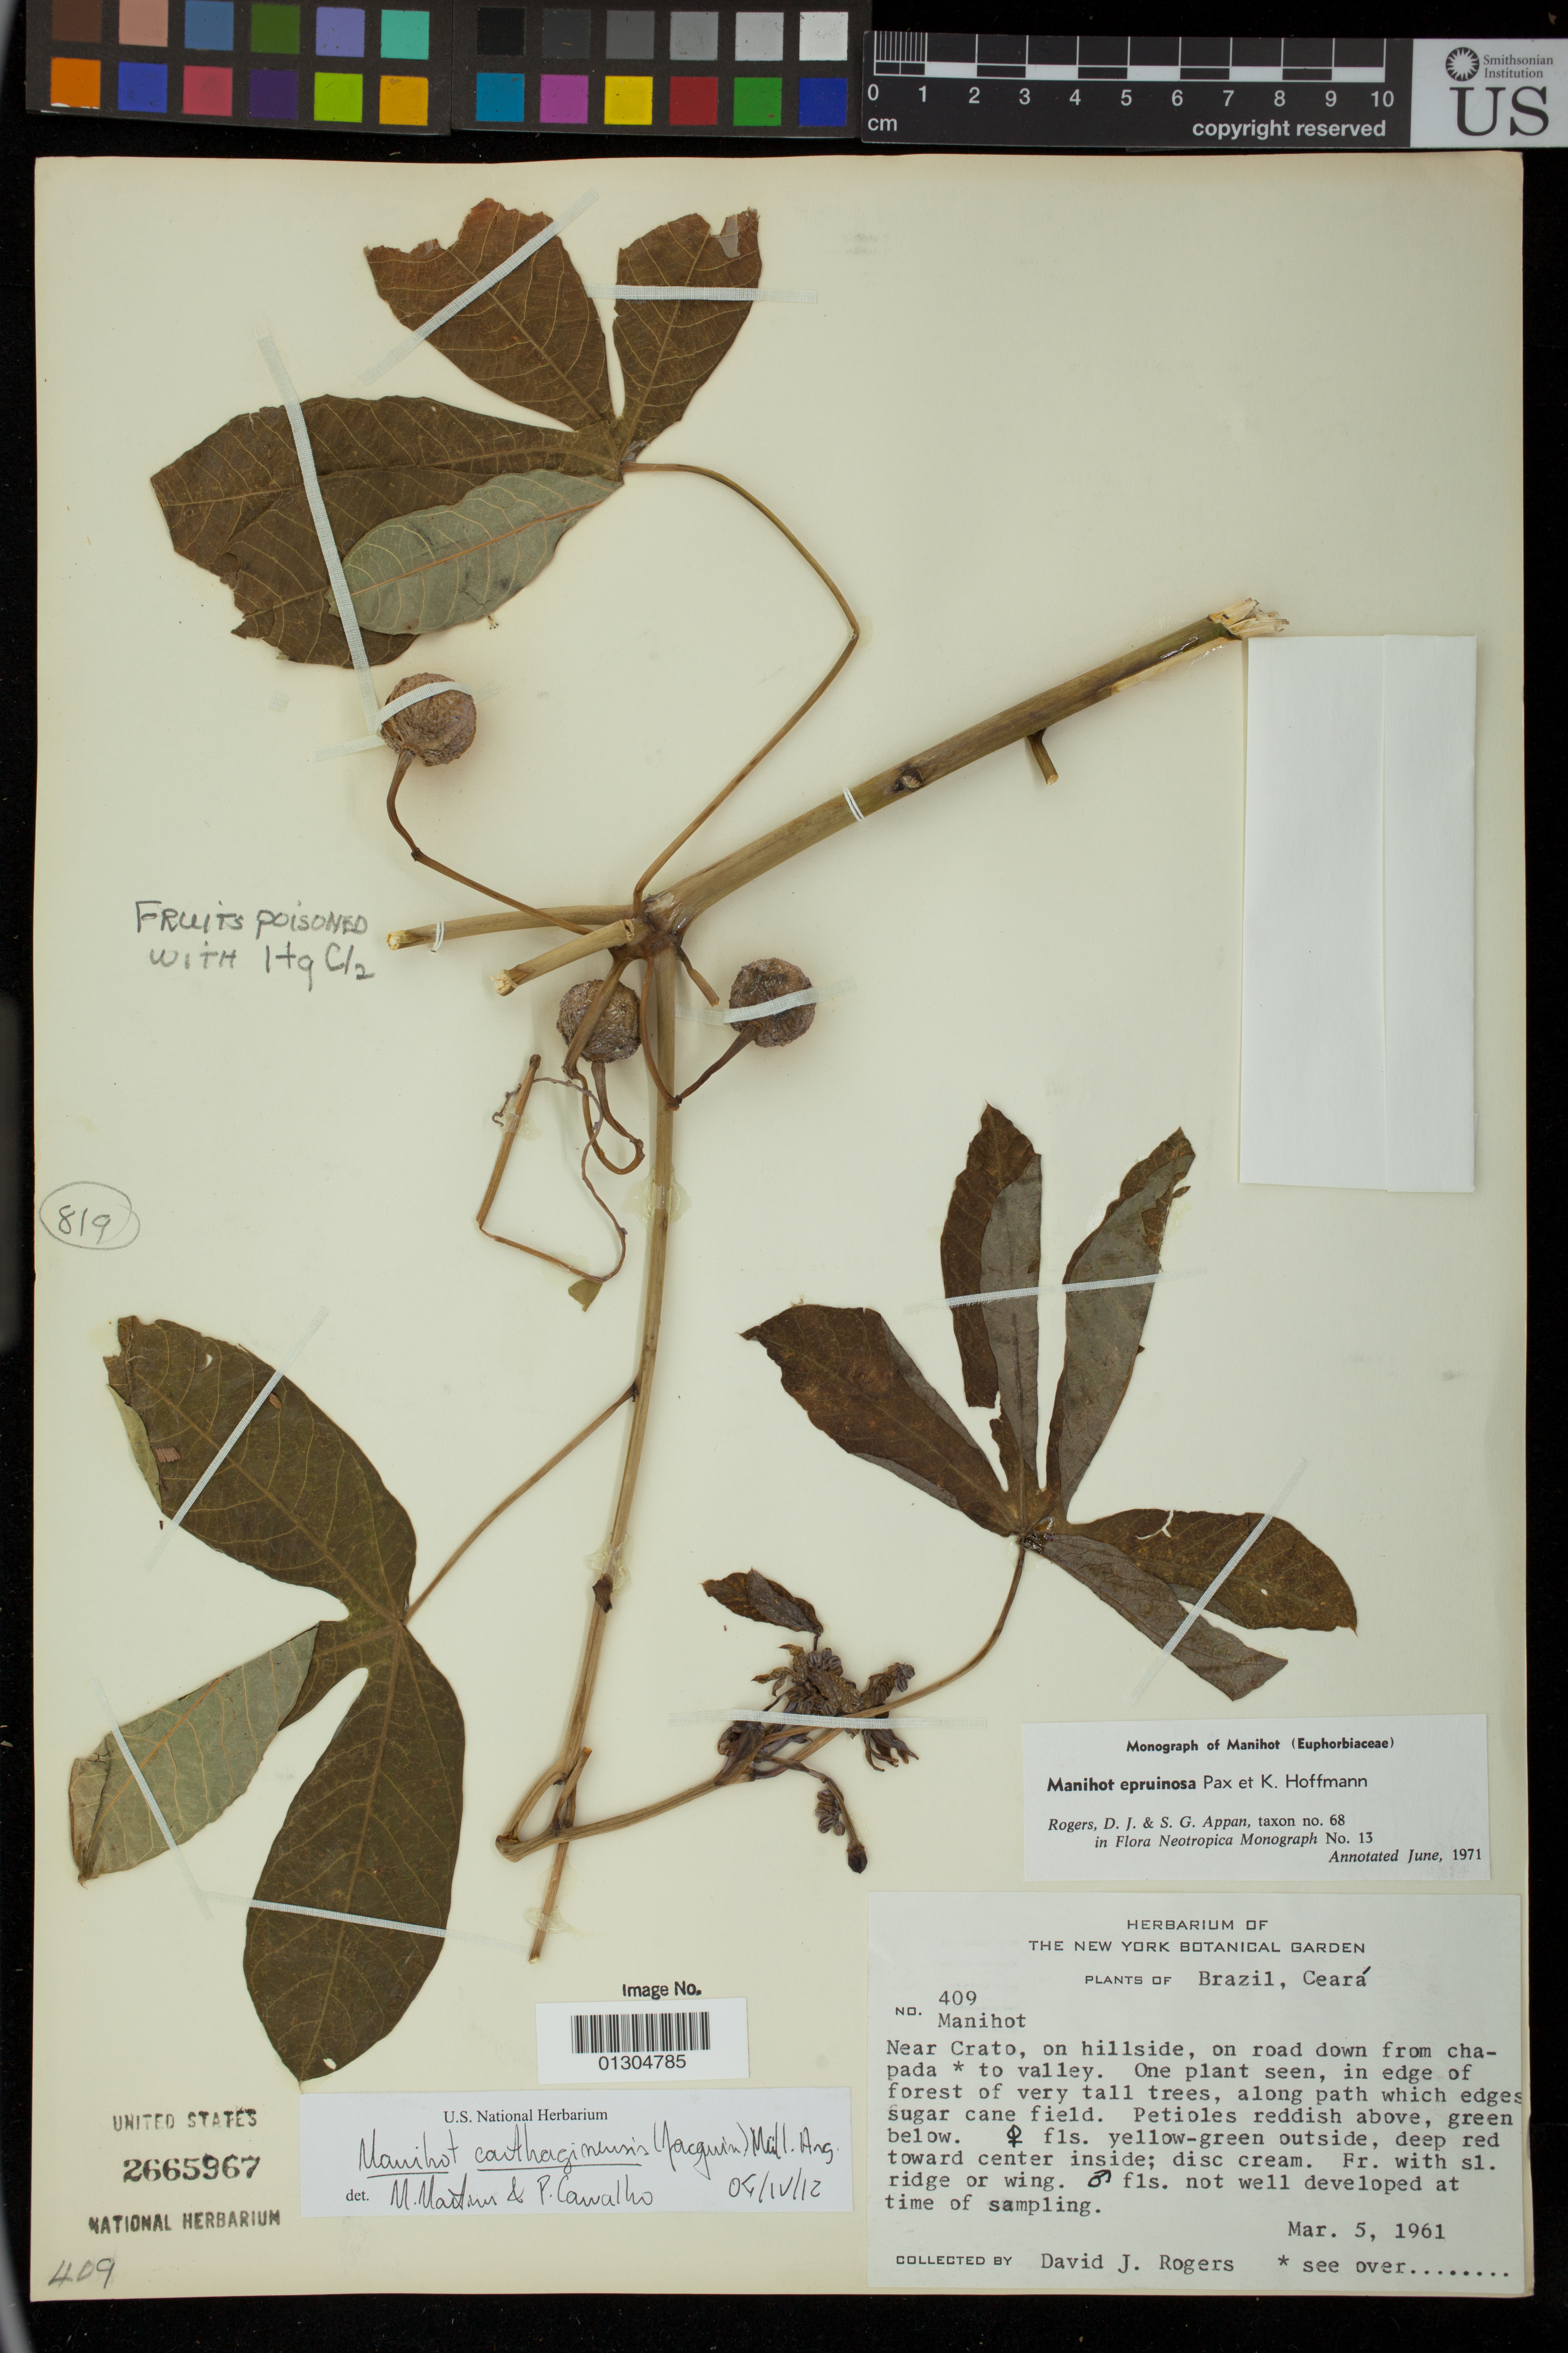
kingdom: Plantae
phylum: Tracheophyta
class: Magnoliopsida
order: Malpighiales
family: Euphorbiaceae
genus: Manihot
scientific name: Manihot carthagenensis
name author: (Jacq.) Müll. Arg.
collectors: D. J. Rogers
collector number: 409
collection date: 1961-03-05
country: Brazil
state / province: Ceará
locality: Near Crato, on hillside, on road down from chapada to valley. One plant seen in edge of forest of very tall trees, along path which edges sugar cane field.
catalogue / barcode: US 2665967